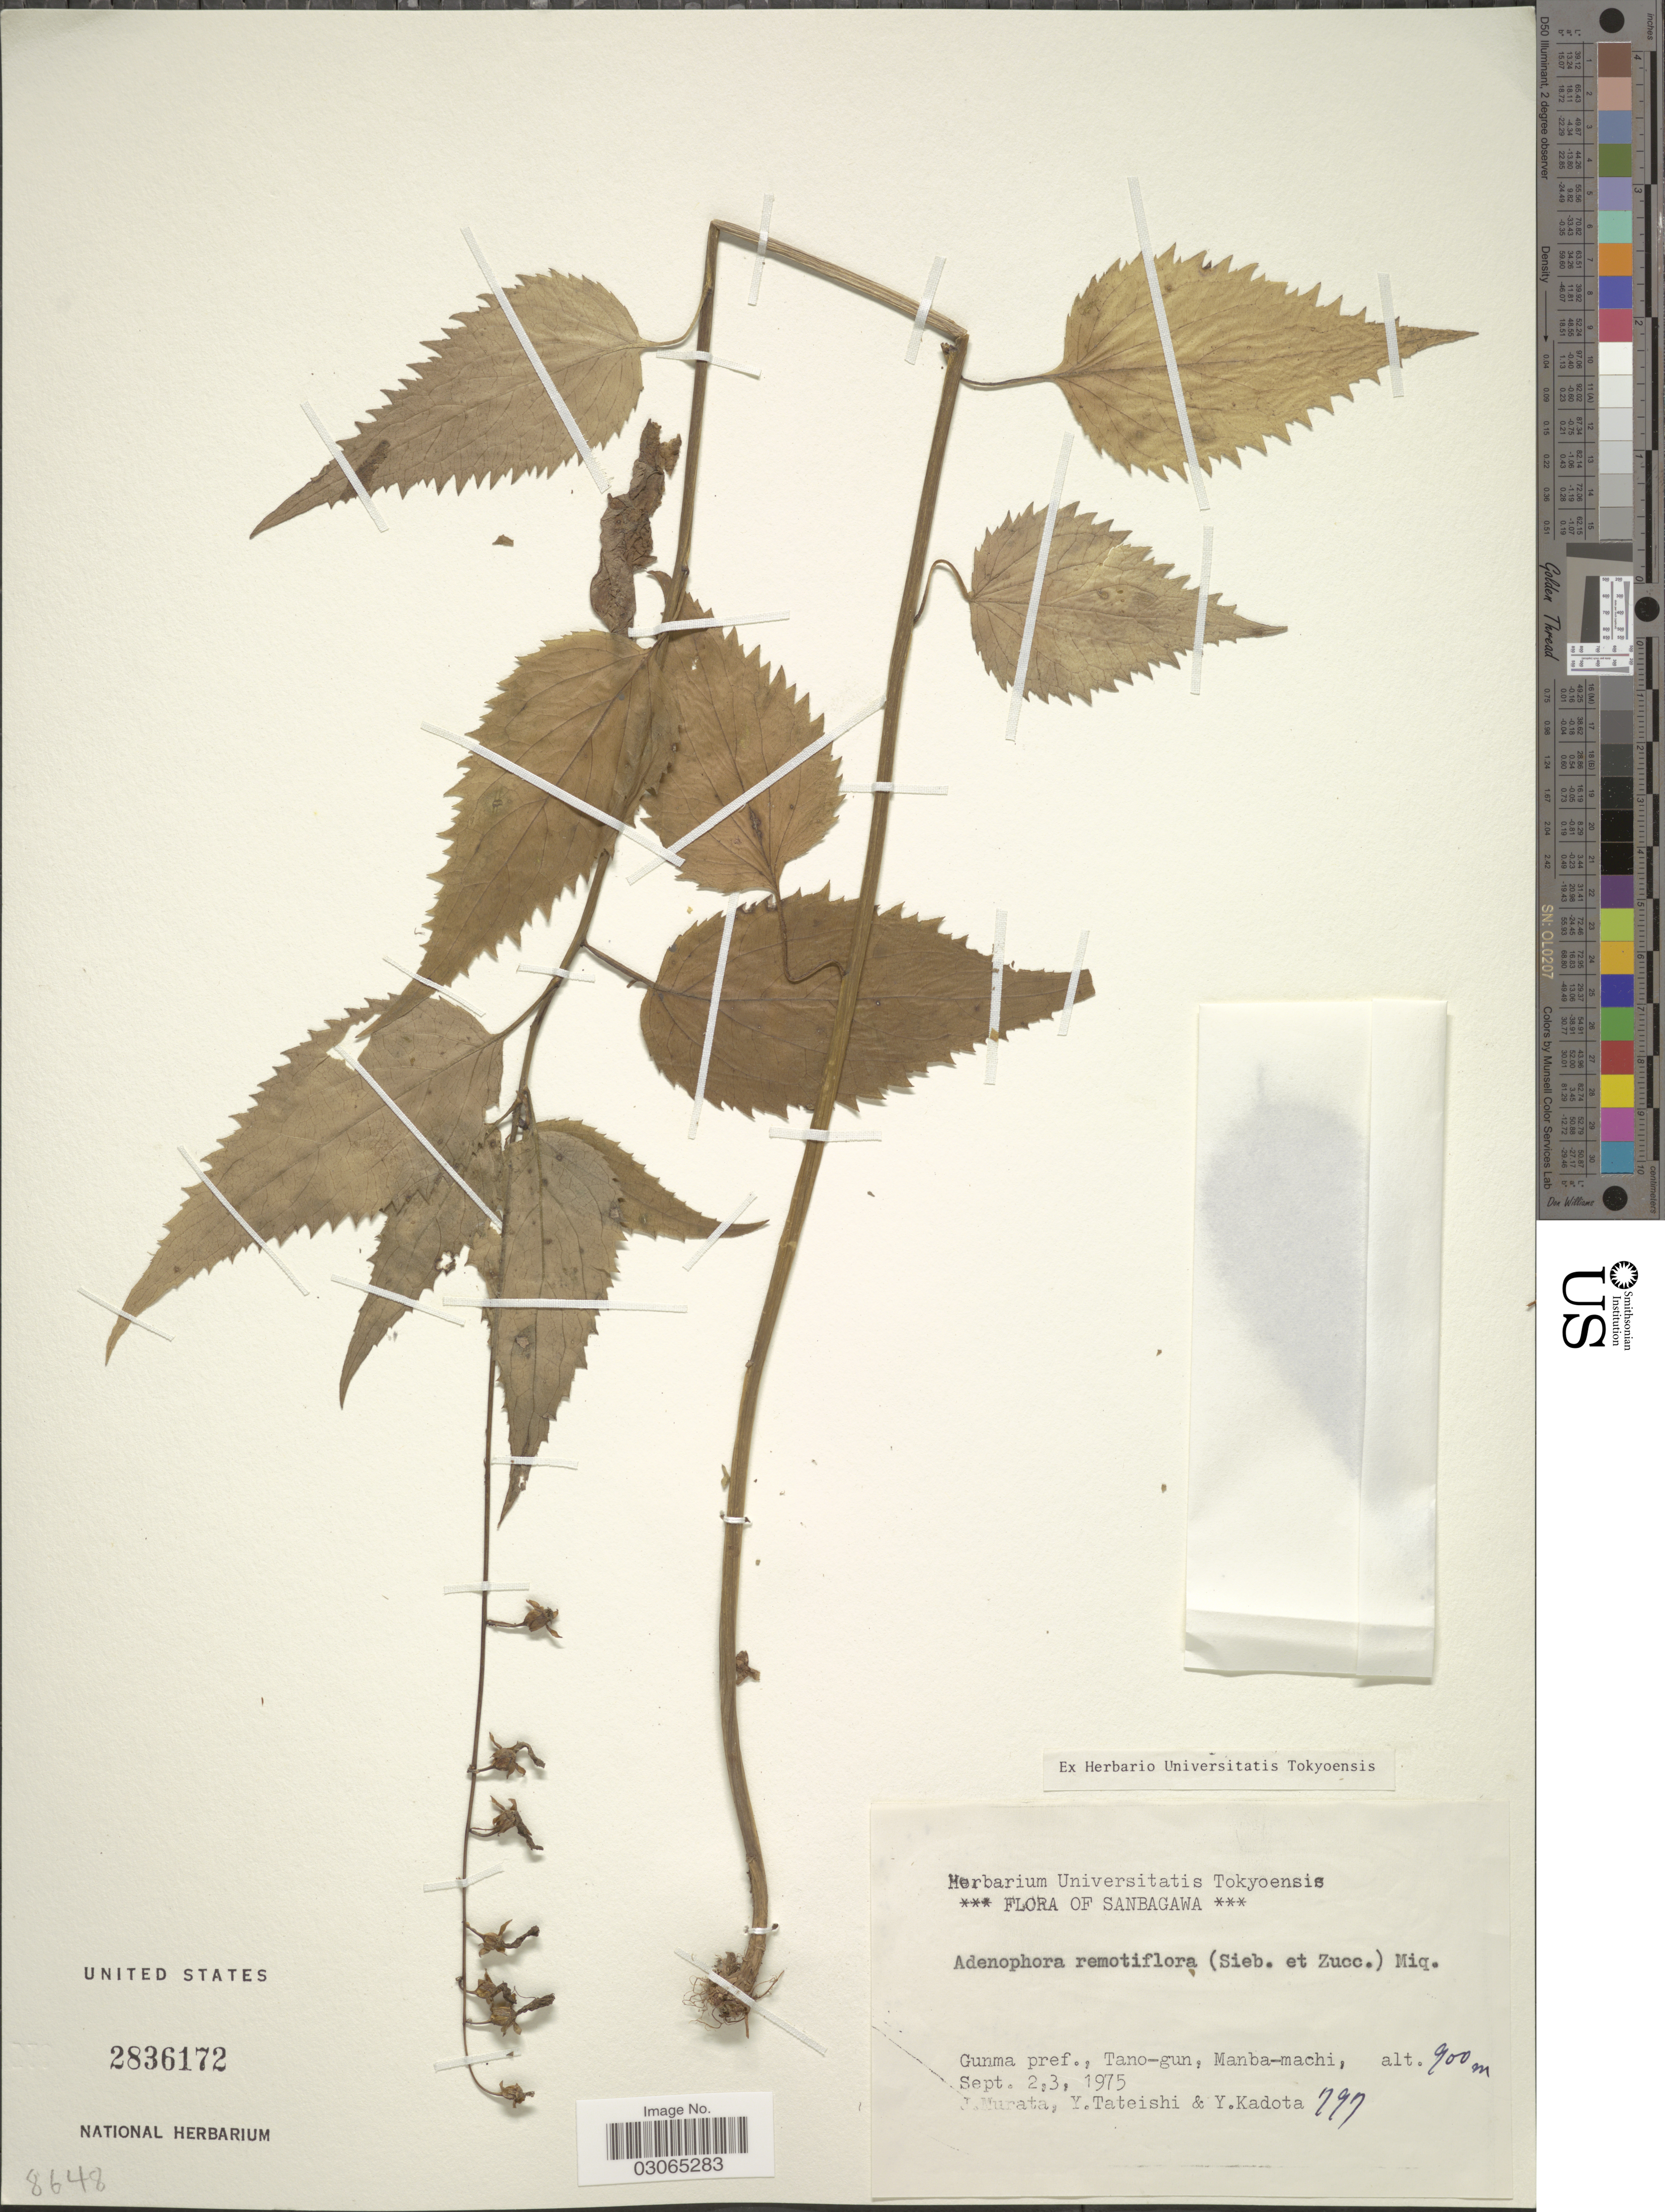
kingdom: Plantae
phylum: Tracheophyta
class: Magnoliopsida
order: Asterales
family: Campanulaceae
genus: Adenophora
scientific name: Adenophora remotiflora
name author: (Siebold & Zucc.) Miq.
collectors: J. Murata, Y. Tateishi & Y. Kadota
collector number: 797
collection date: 1975-09-02/1975-09-03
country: Japan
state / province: Gunma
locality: Sanbagawa. Gunma pref., Tano-gun, Manba-machi.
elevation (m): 900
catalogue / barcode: US 2836172